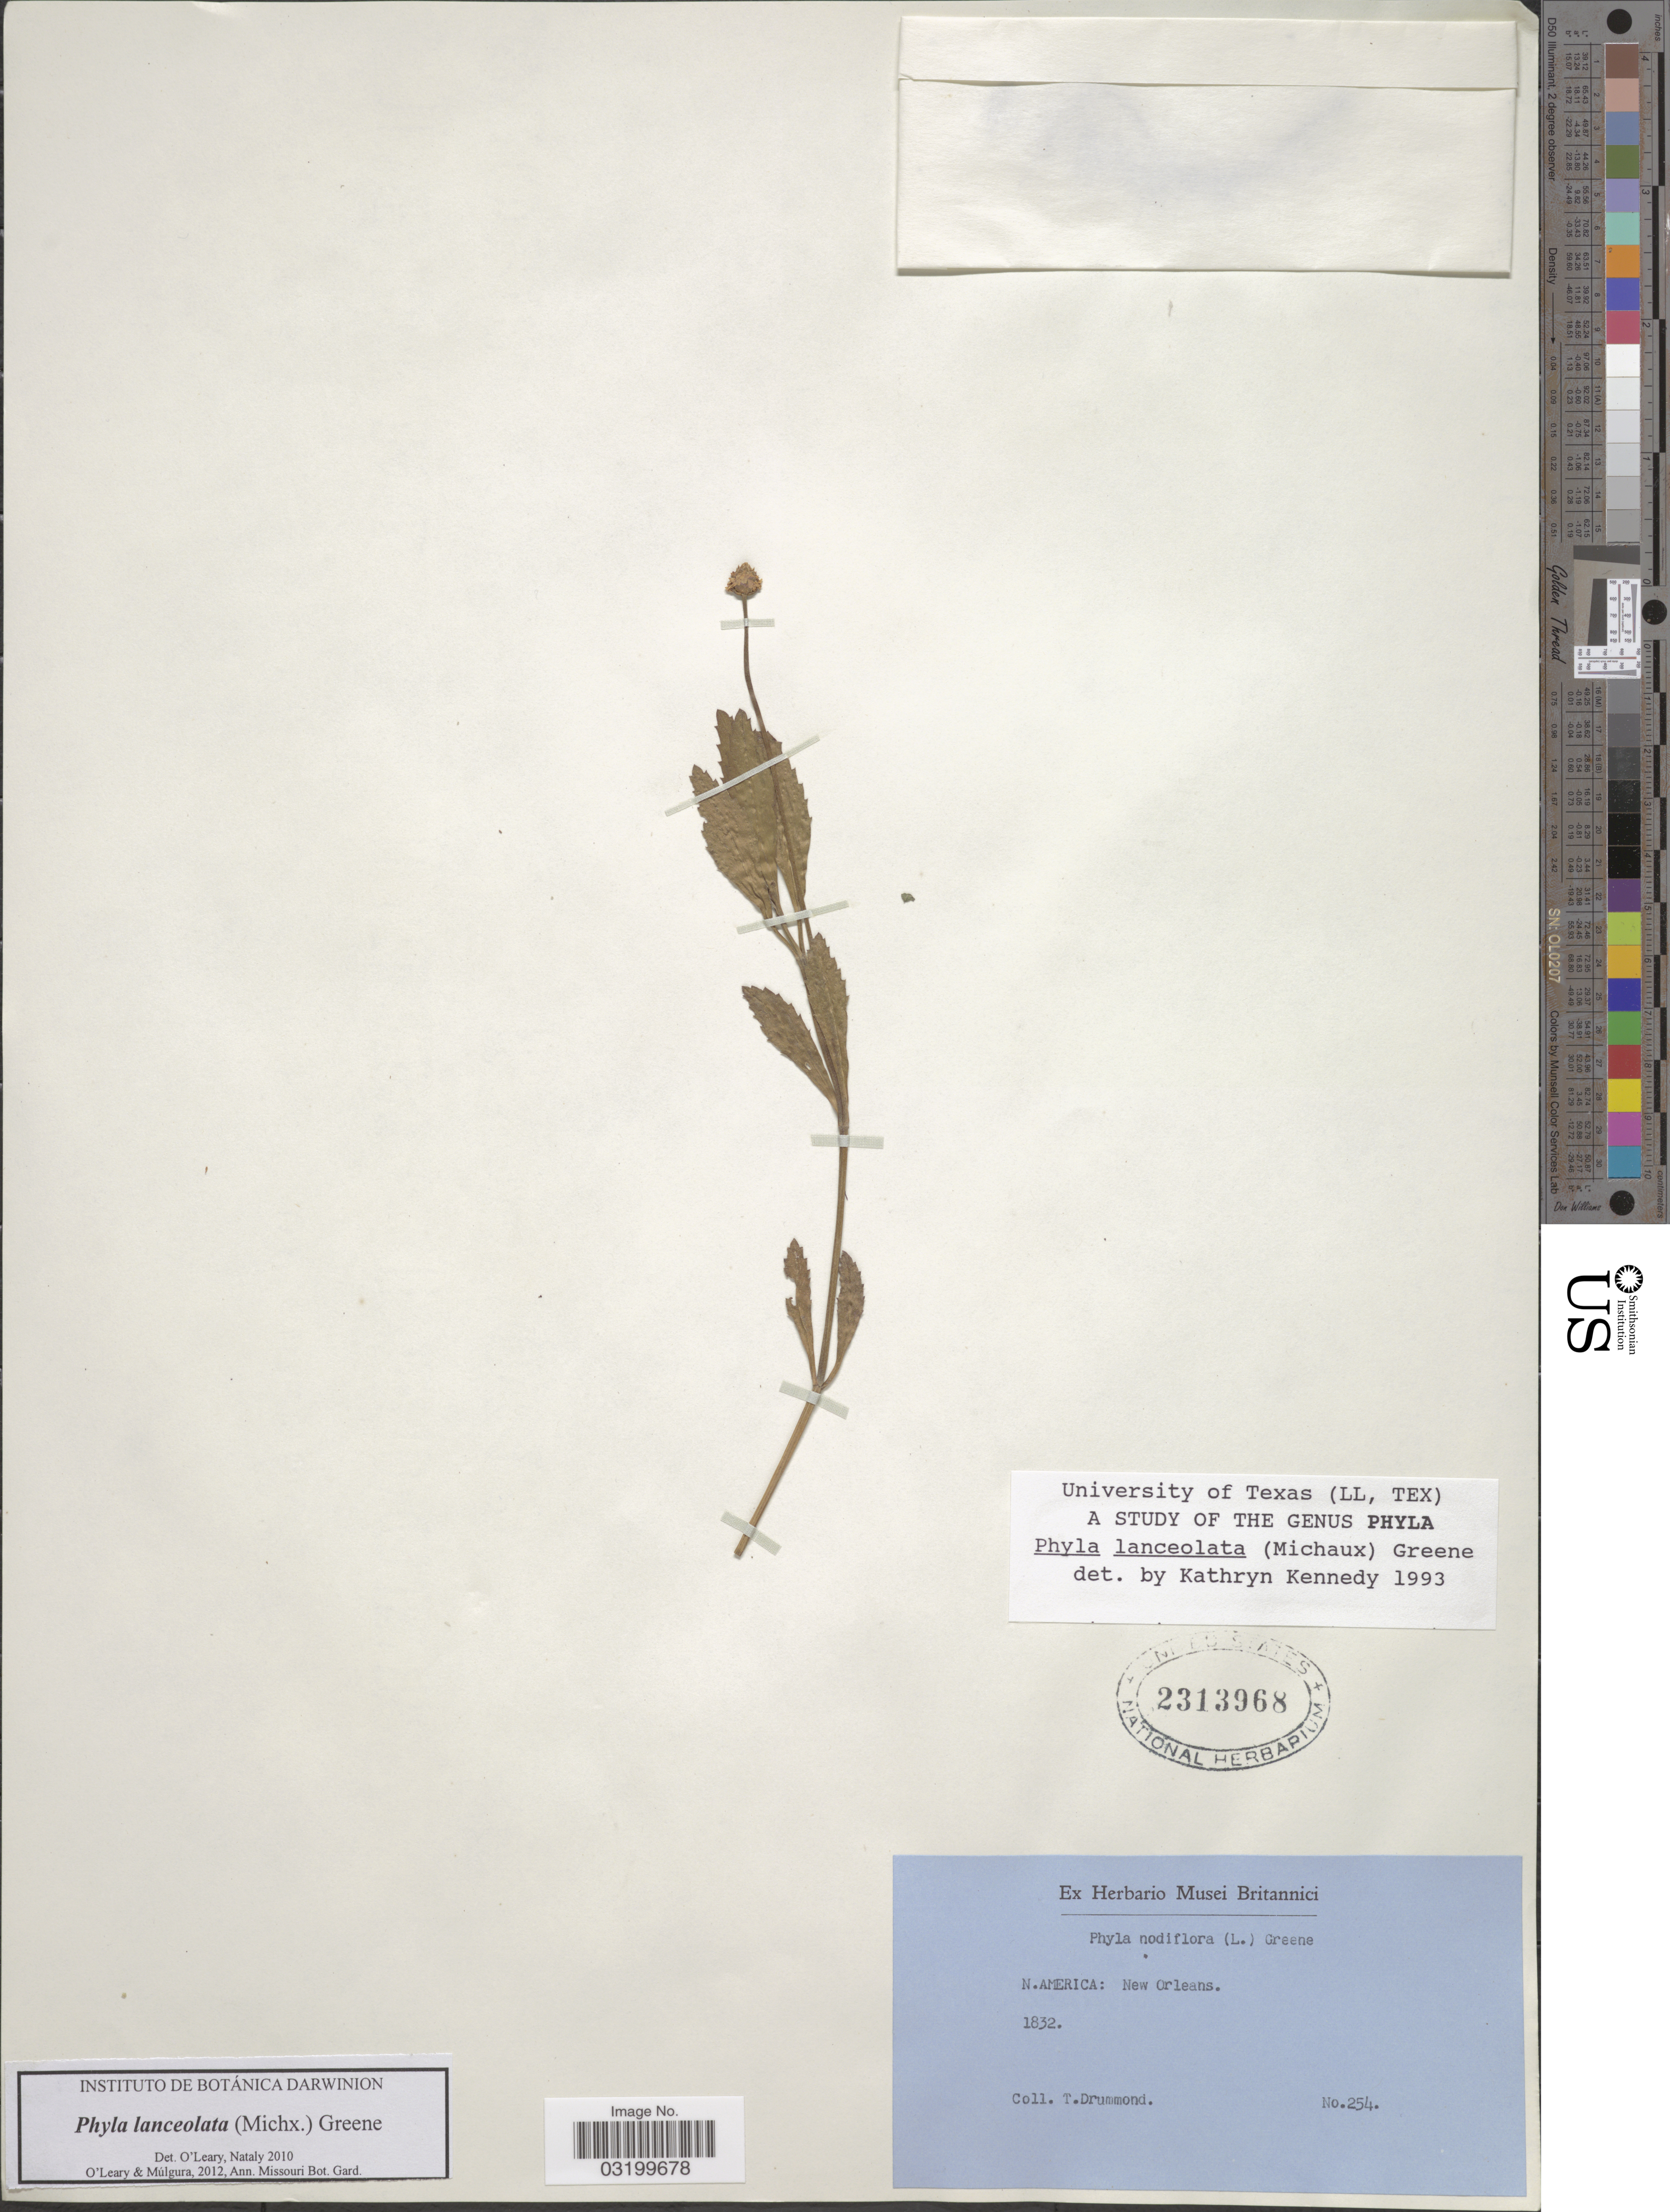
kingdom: Plantae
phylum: Tracheophyta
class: Magnoliopsida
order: Lamiales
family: Verbenaceae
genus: Phyla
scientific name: Phyla lanceolata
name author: (Michx.) Greene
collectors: T. Drummond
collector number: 254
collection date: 1832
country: United States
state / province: Louisiana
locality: New Orleans.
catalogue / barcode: US 2313968